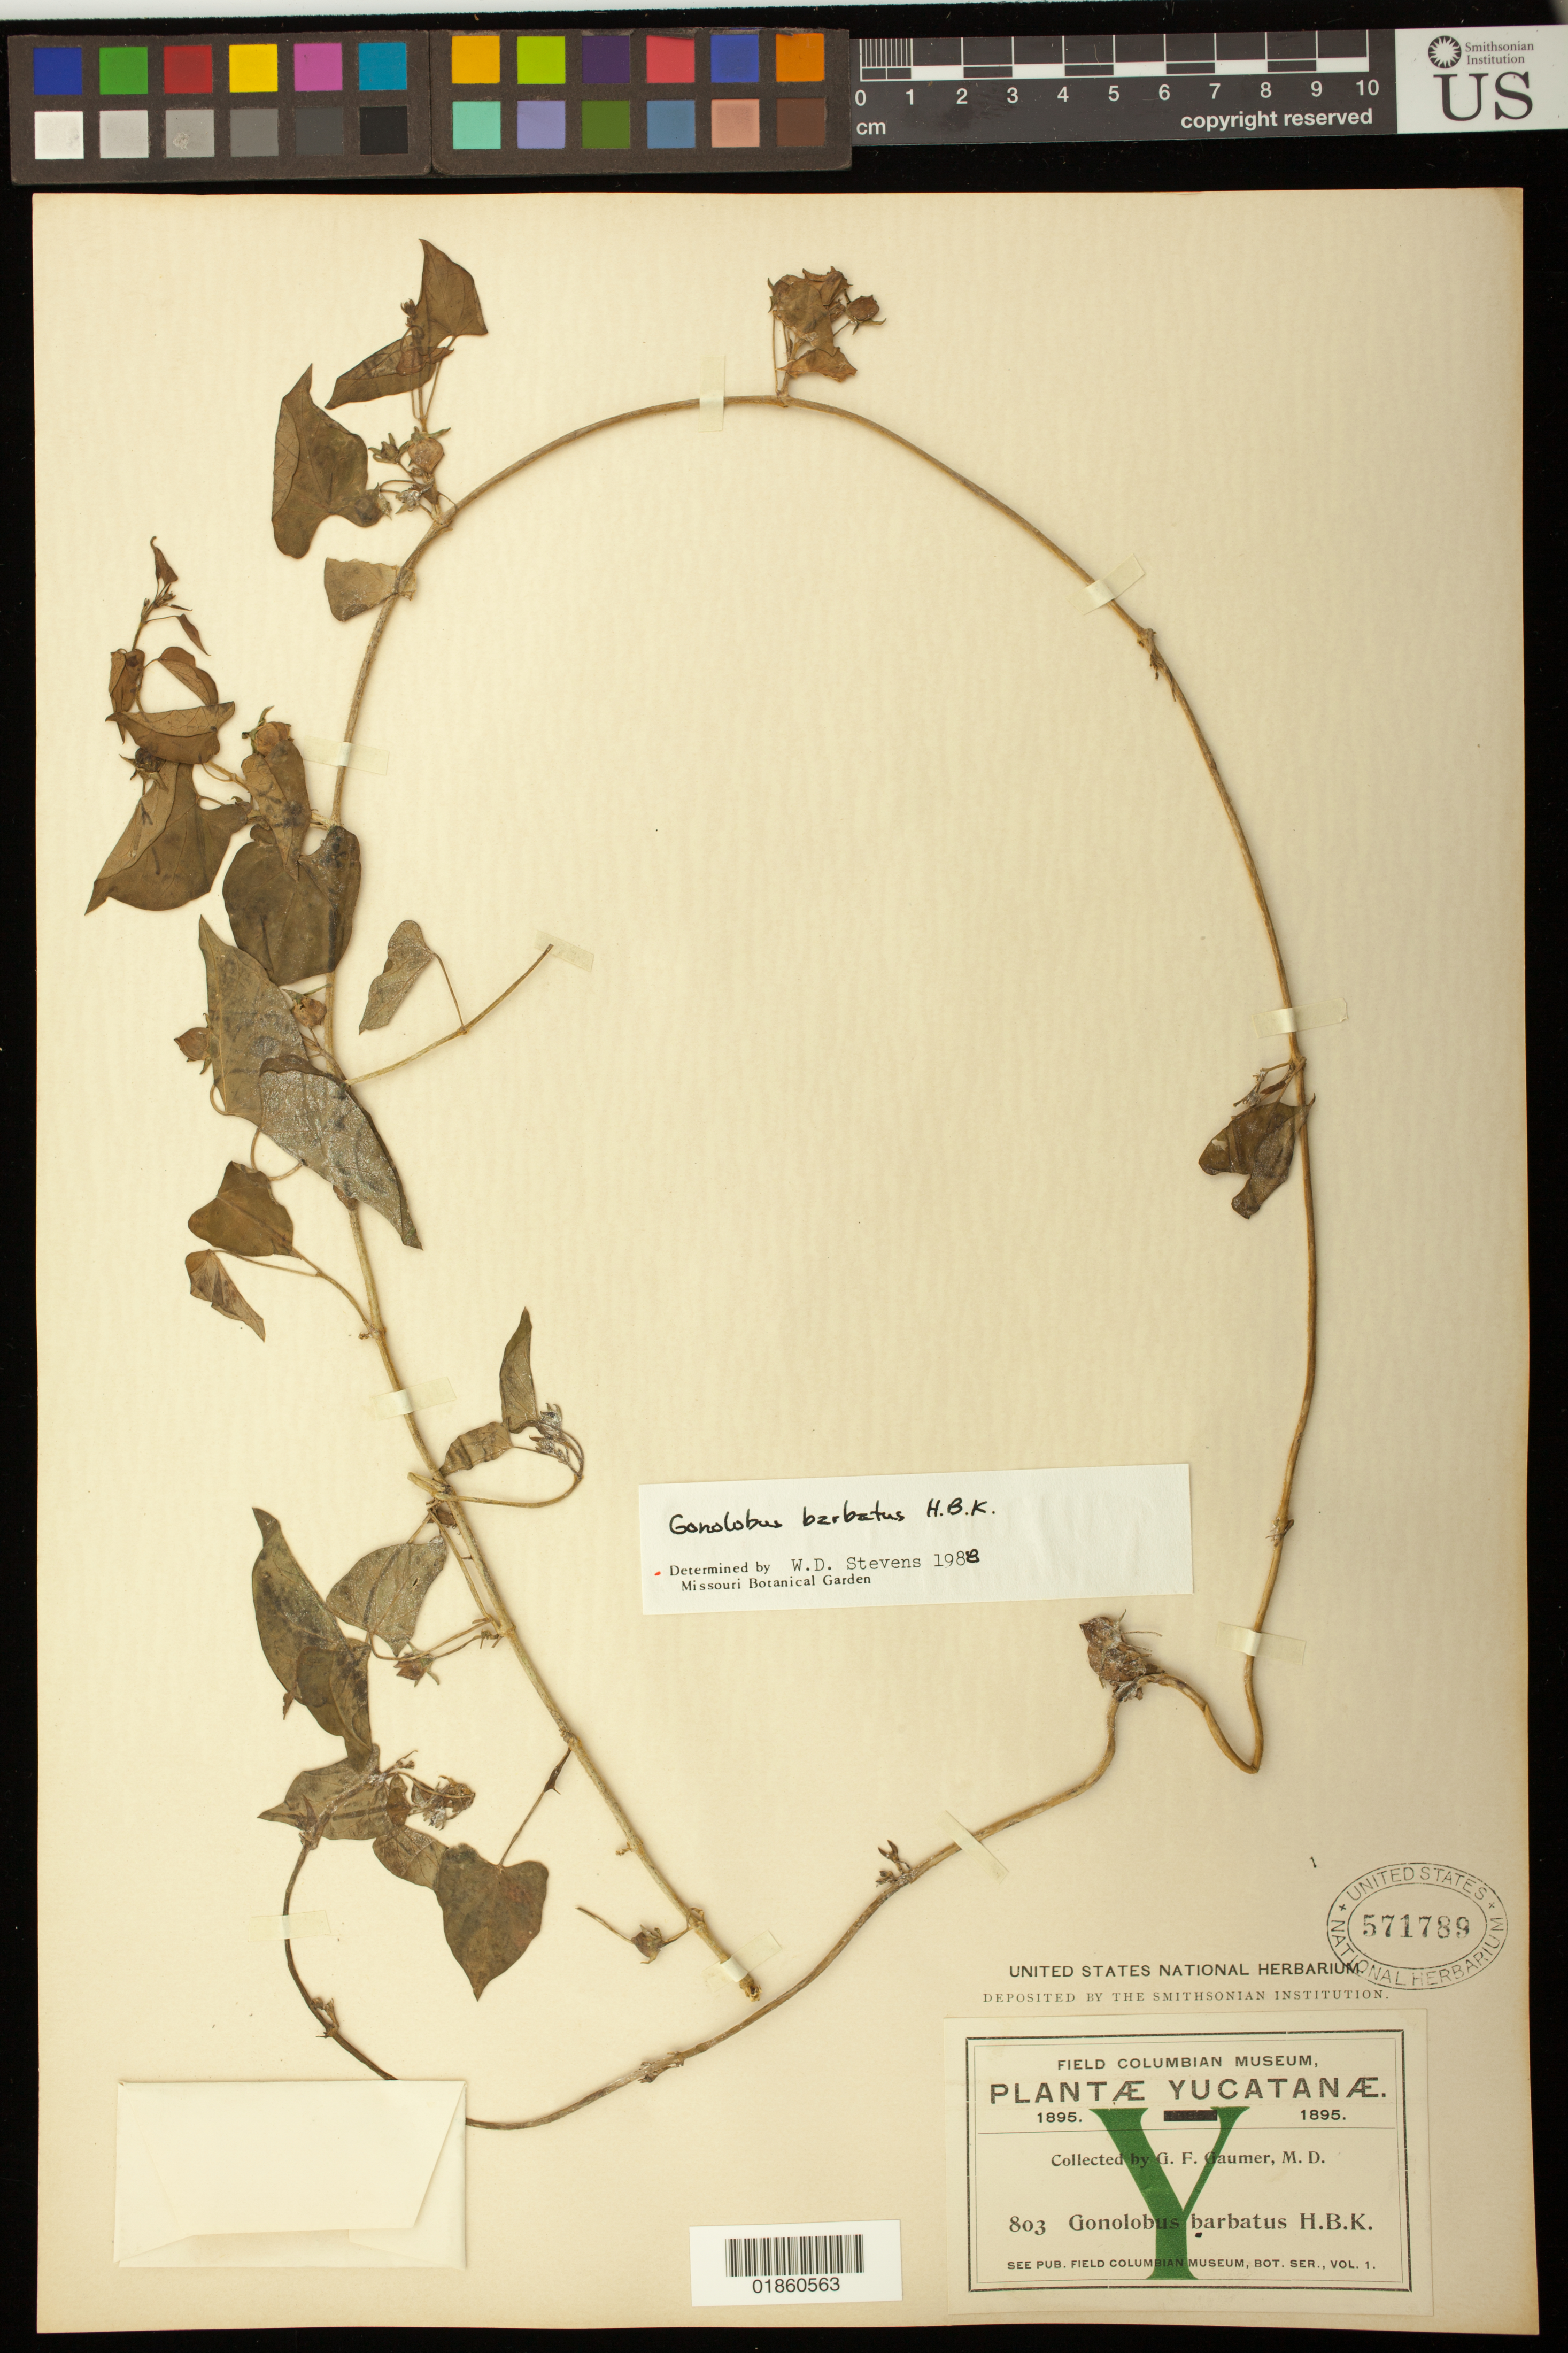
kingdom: Plantae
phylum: Tracheophyta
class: Magnoliopsida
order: Gentianales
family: Apocynaceae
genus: Gonolobus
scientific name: Gonolobus barbatus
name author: Kunth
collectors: G. F. Gaumer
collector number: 803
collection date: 1895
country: Mexico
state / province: Yucatán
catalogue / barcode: US 571789